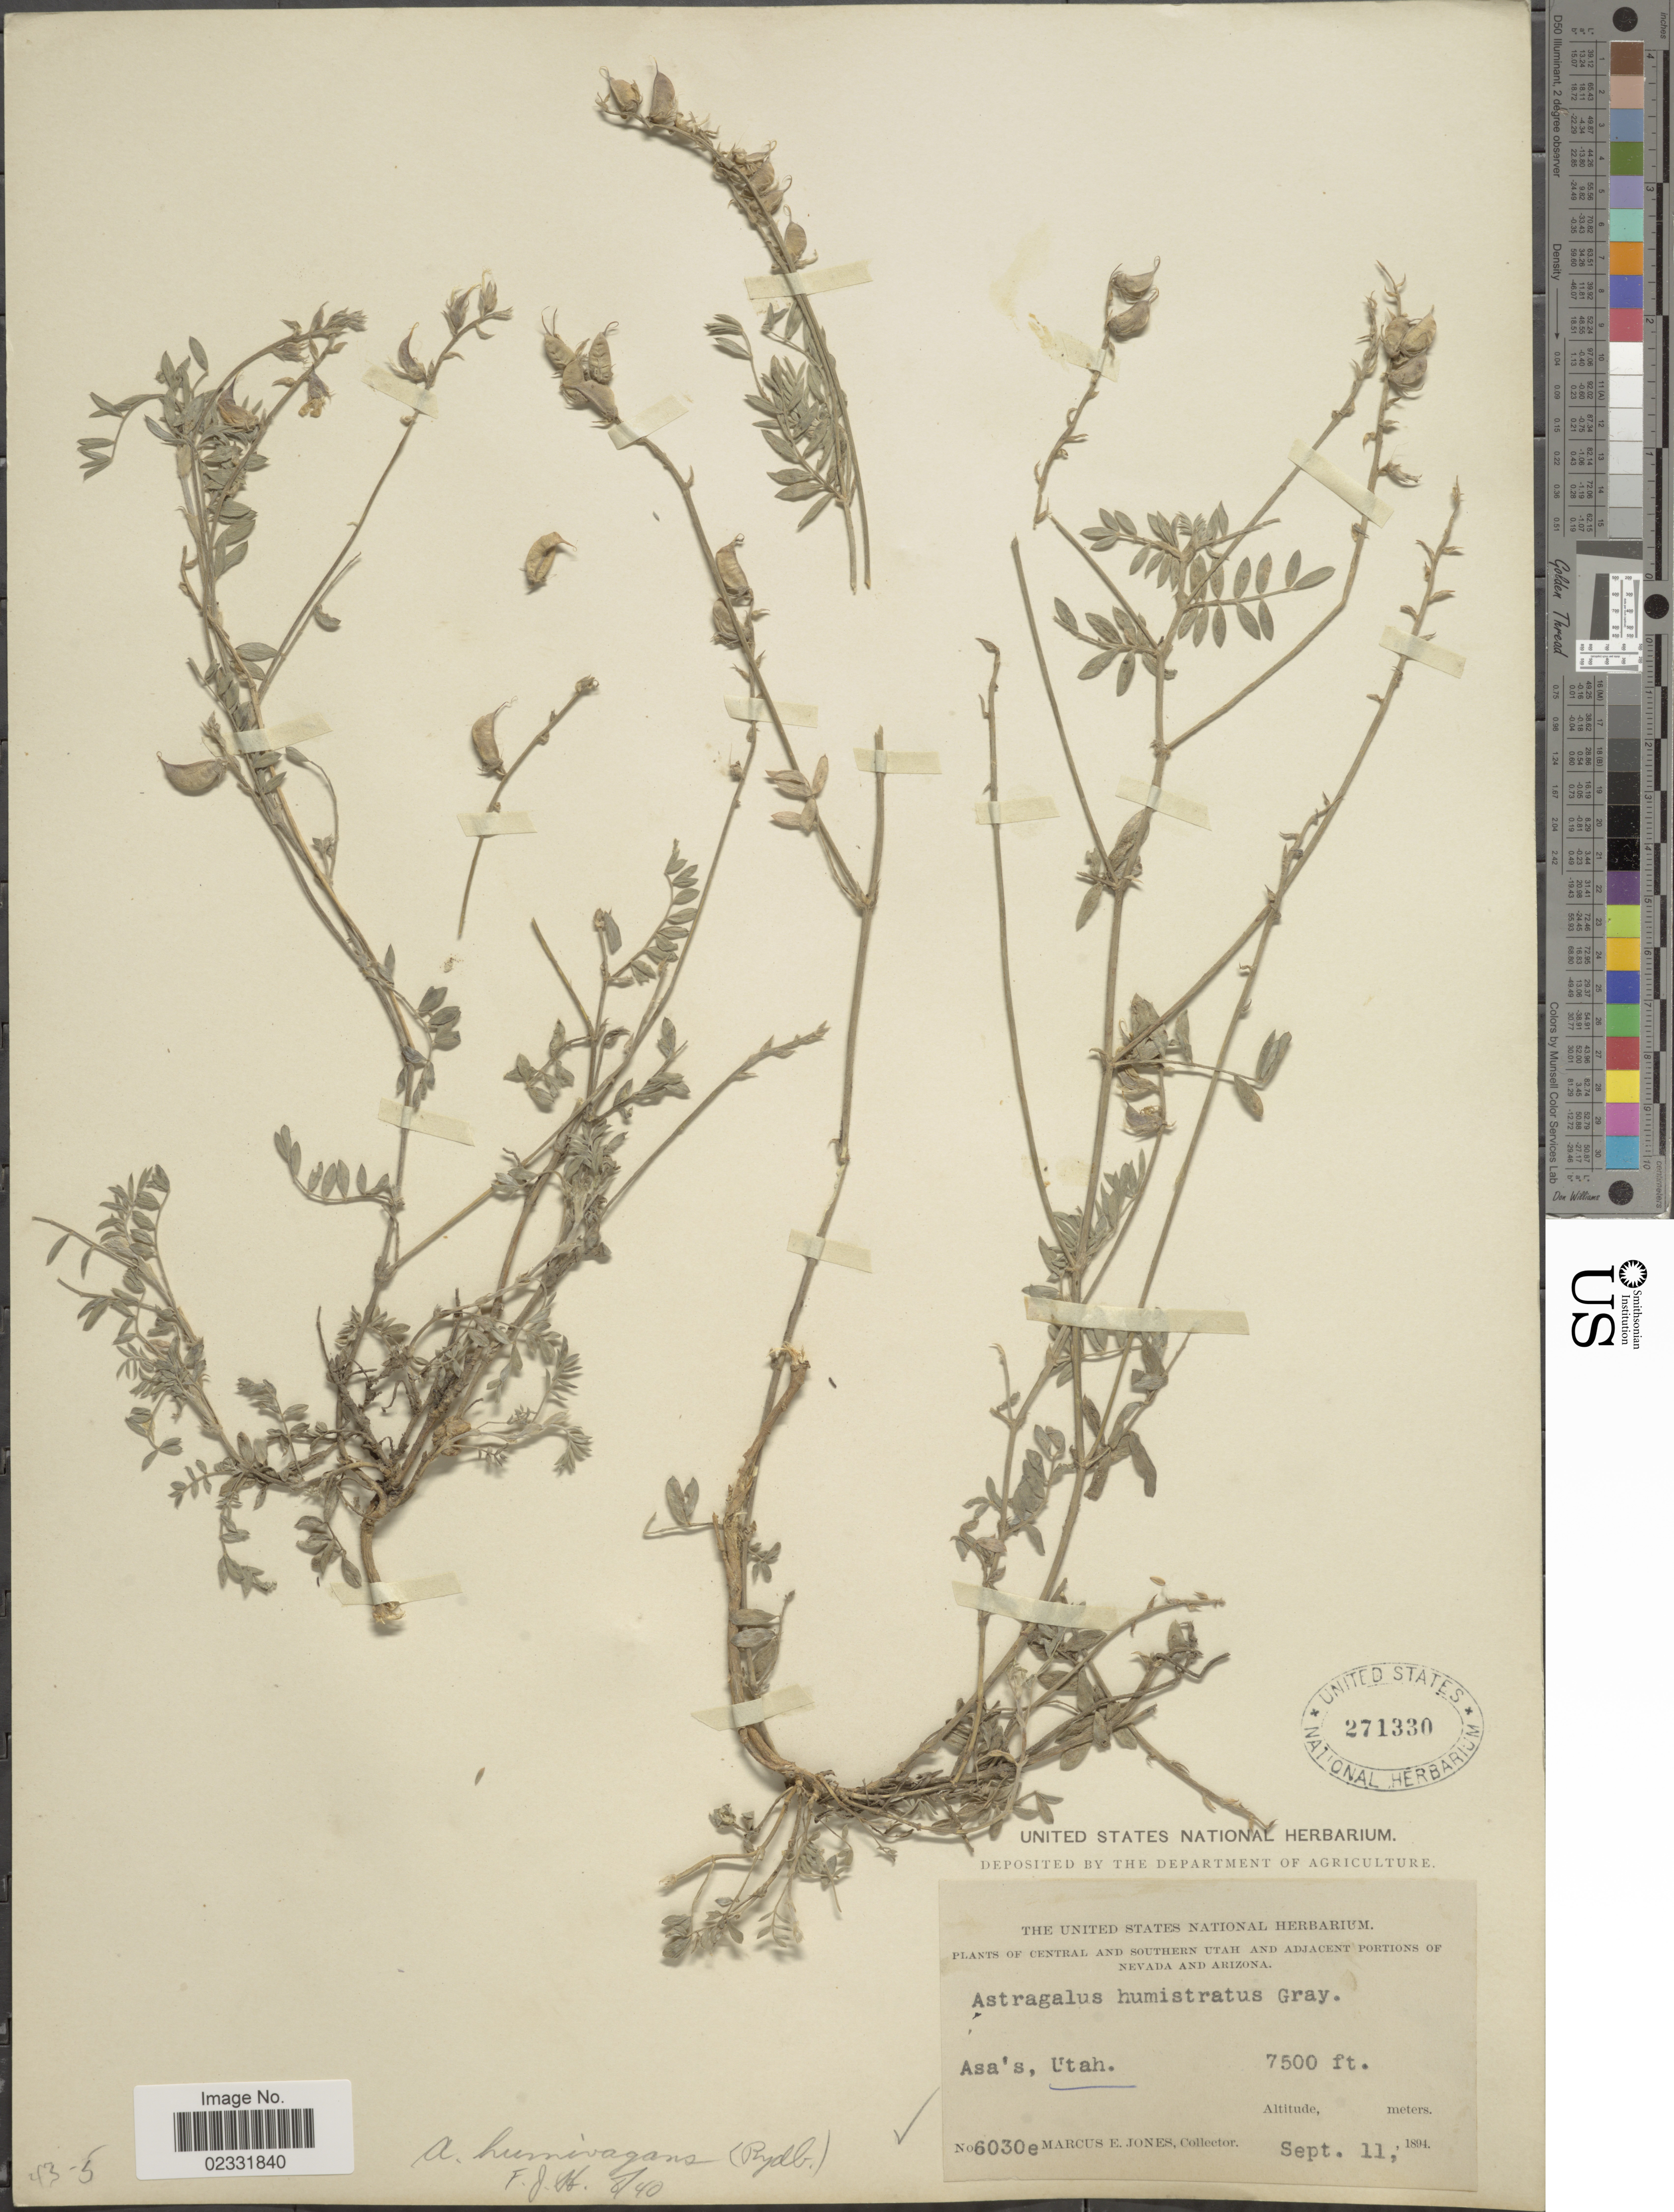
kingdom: Plantae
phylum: Tracheophyta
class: Magnoliopsida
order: Fabales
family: Fabaceae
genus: Astragalus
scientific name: Astragalus humivagans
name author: (Rydb.)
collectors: M. E. Jones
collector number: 6030e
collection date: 1894-09-11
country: United States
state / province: Utah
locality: Asa's. Central and Southern Utah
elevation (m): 2286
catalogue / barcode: US 271330